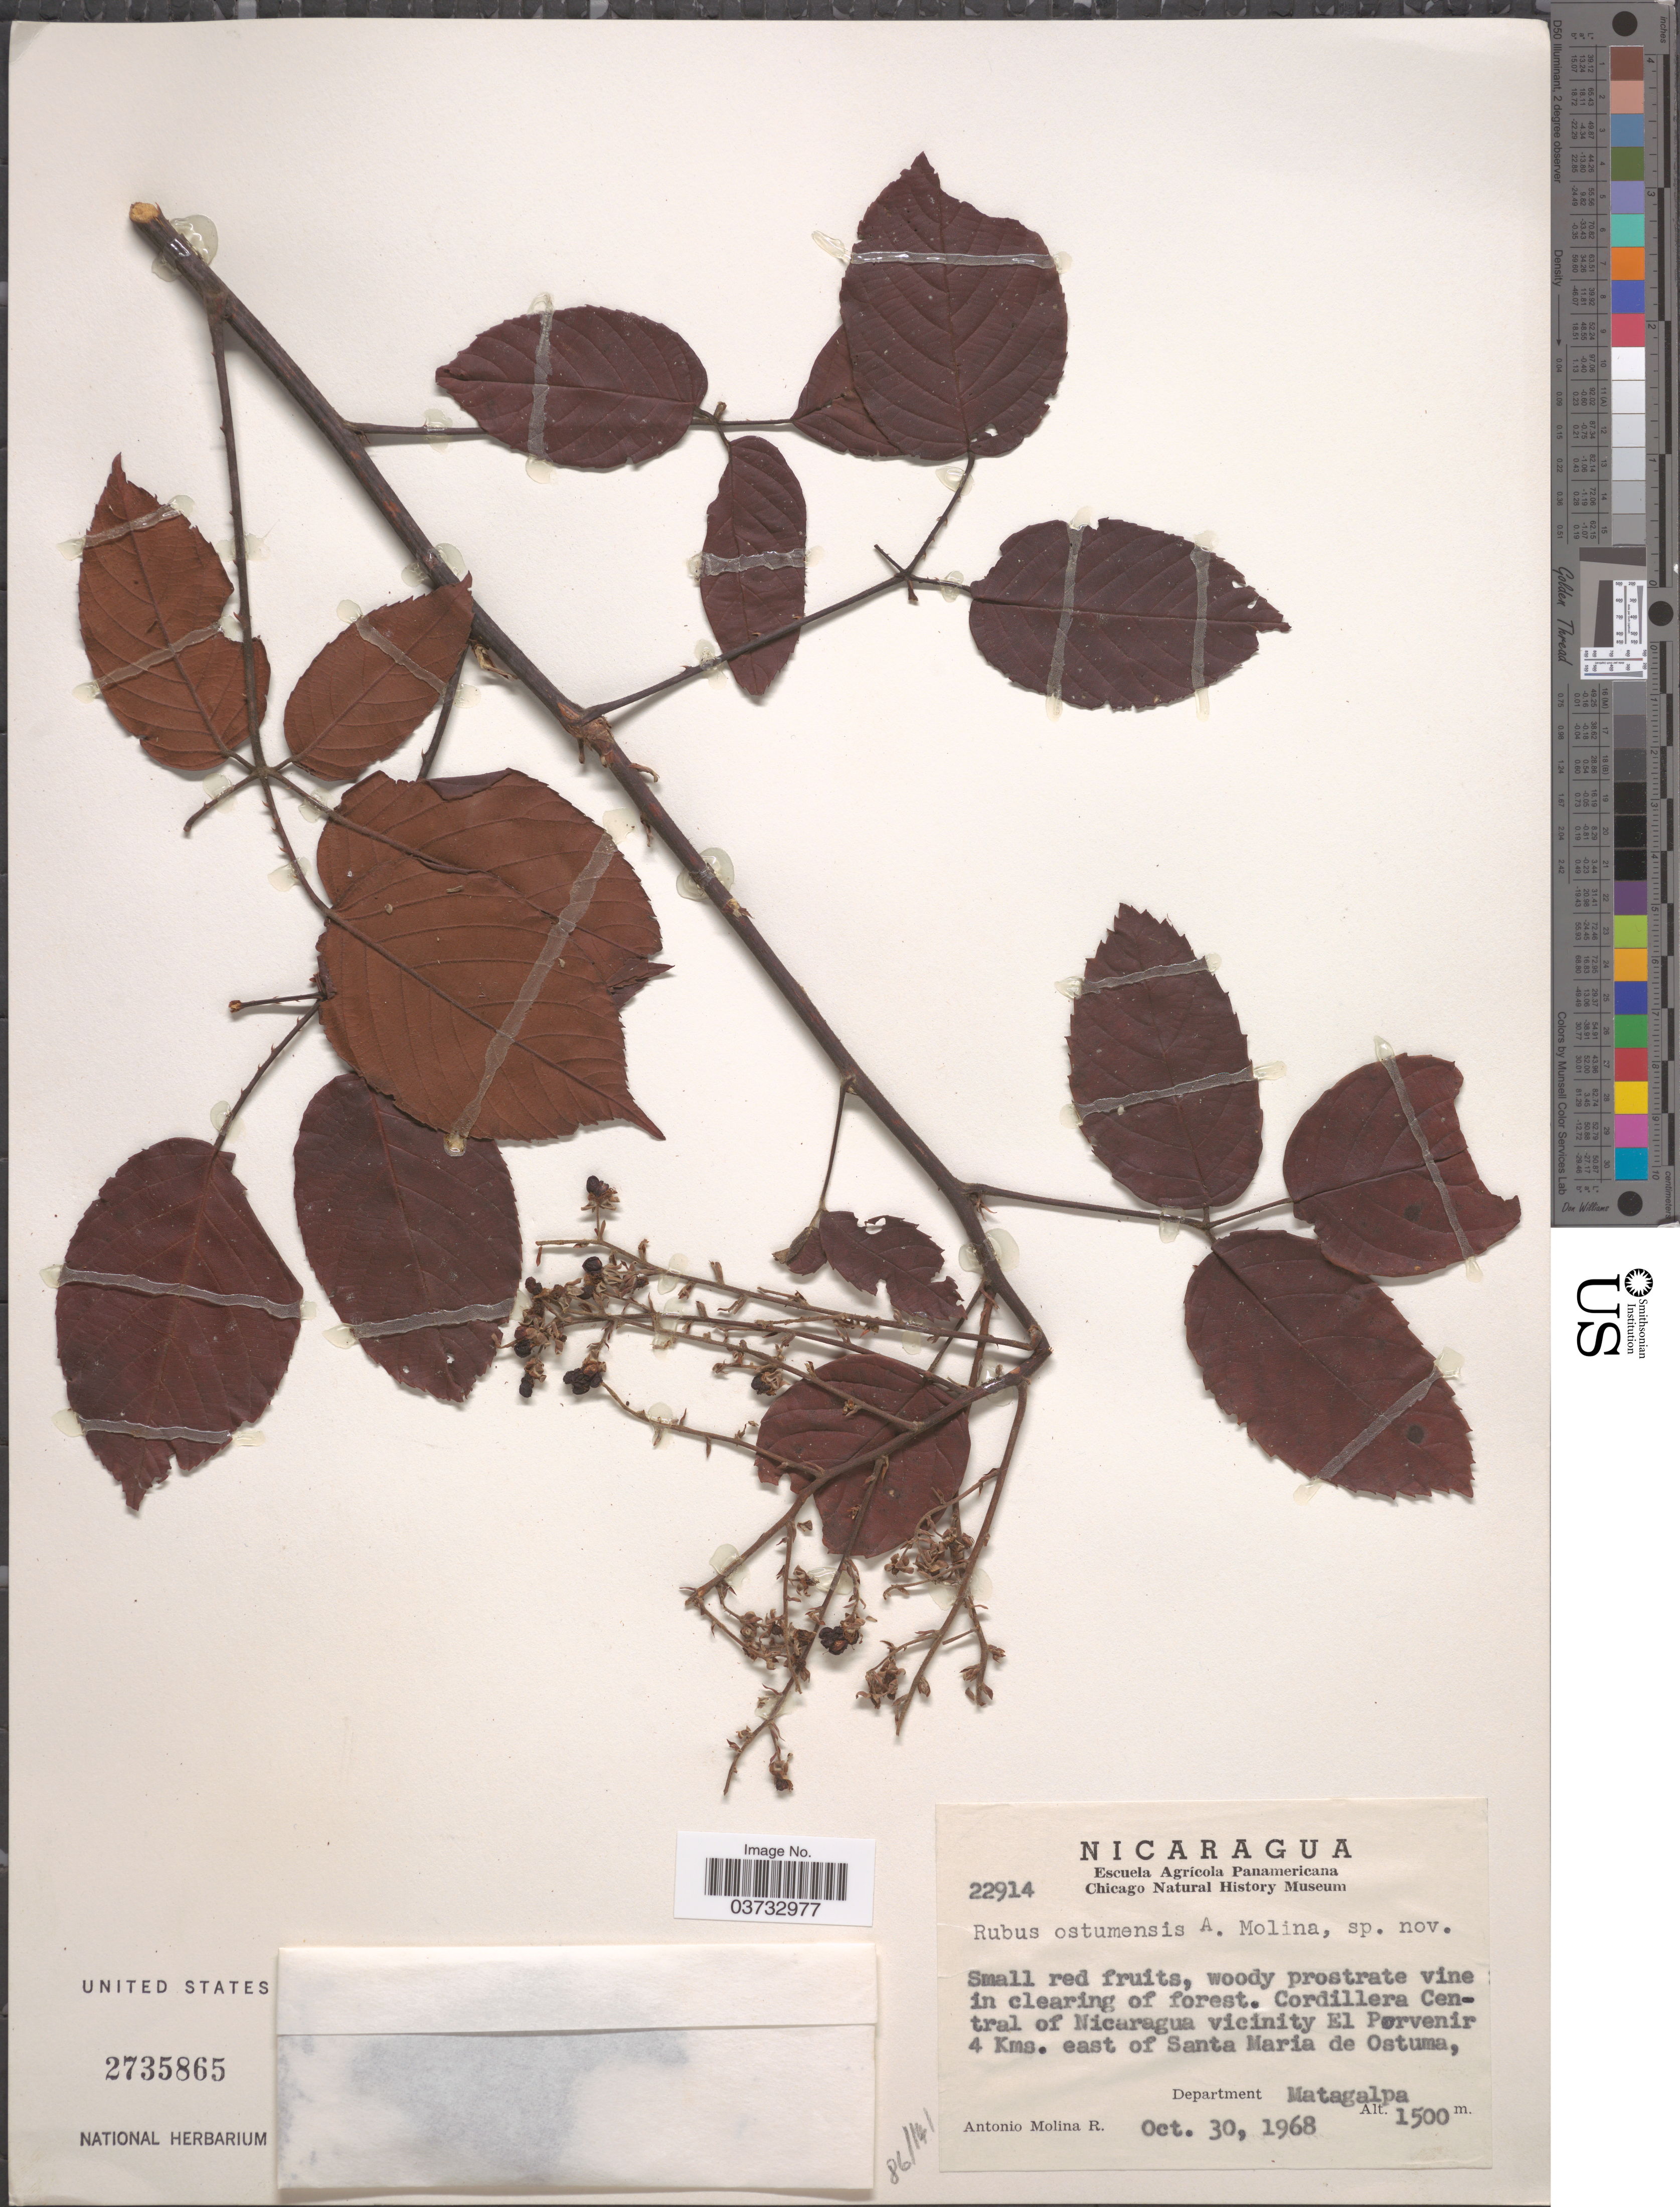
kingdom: Plantae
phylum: Tracheophyta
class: Magnoliopsida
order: Rosales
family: Rosaceae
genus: Rubus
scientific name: Rubus ostumensis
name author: Ant. Molina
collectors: A. Molina R.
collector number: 22914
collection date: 1968-10-30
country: Nicaragua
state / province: Matagalpa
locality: Cordillera Central of Nicaragua vicinity El Porvenir 4 Kms. east of Santa Maria de Ostuma, Department Matagalpa.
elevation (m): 1500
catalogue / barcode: US 2735865